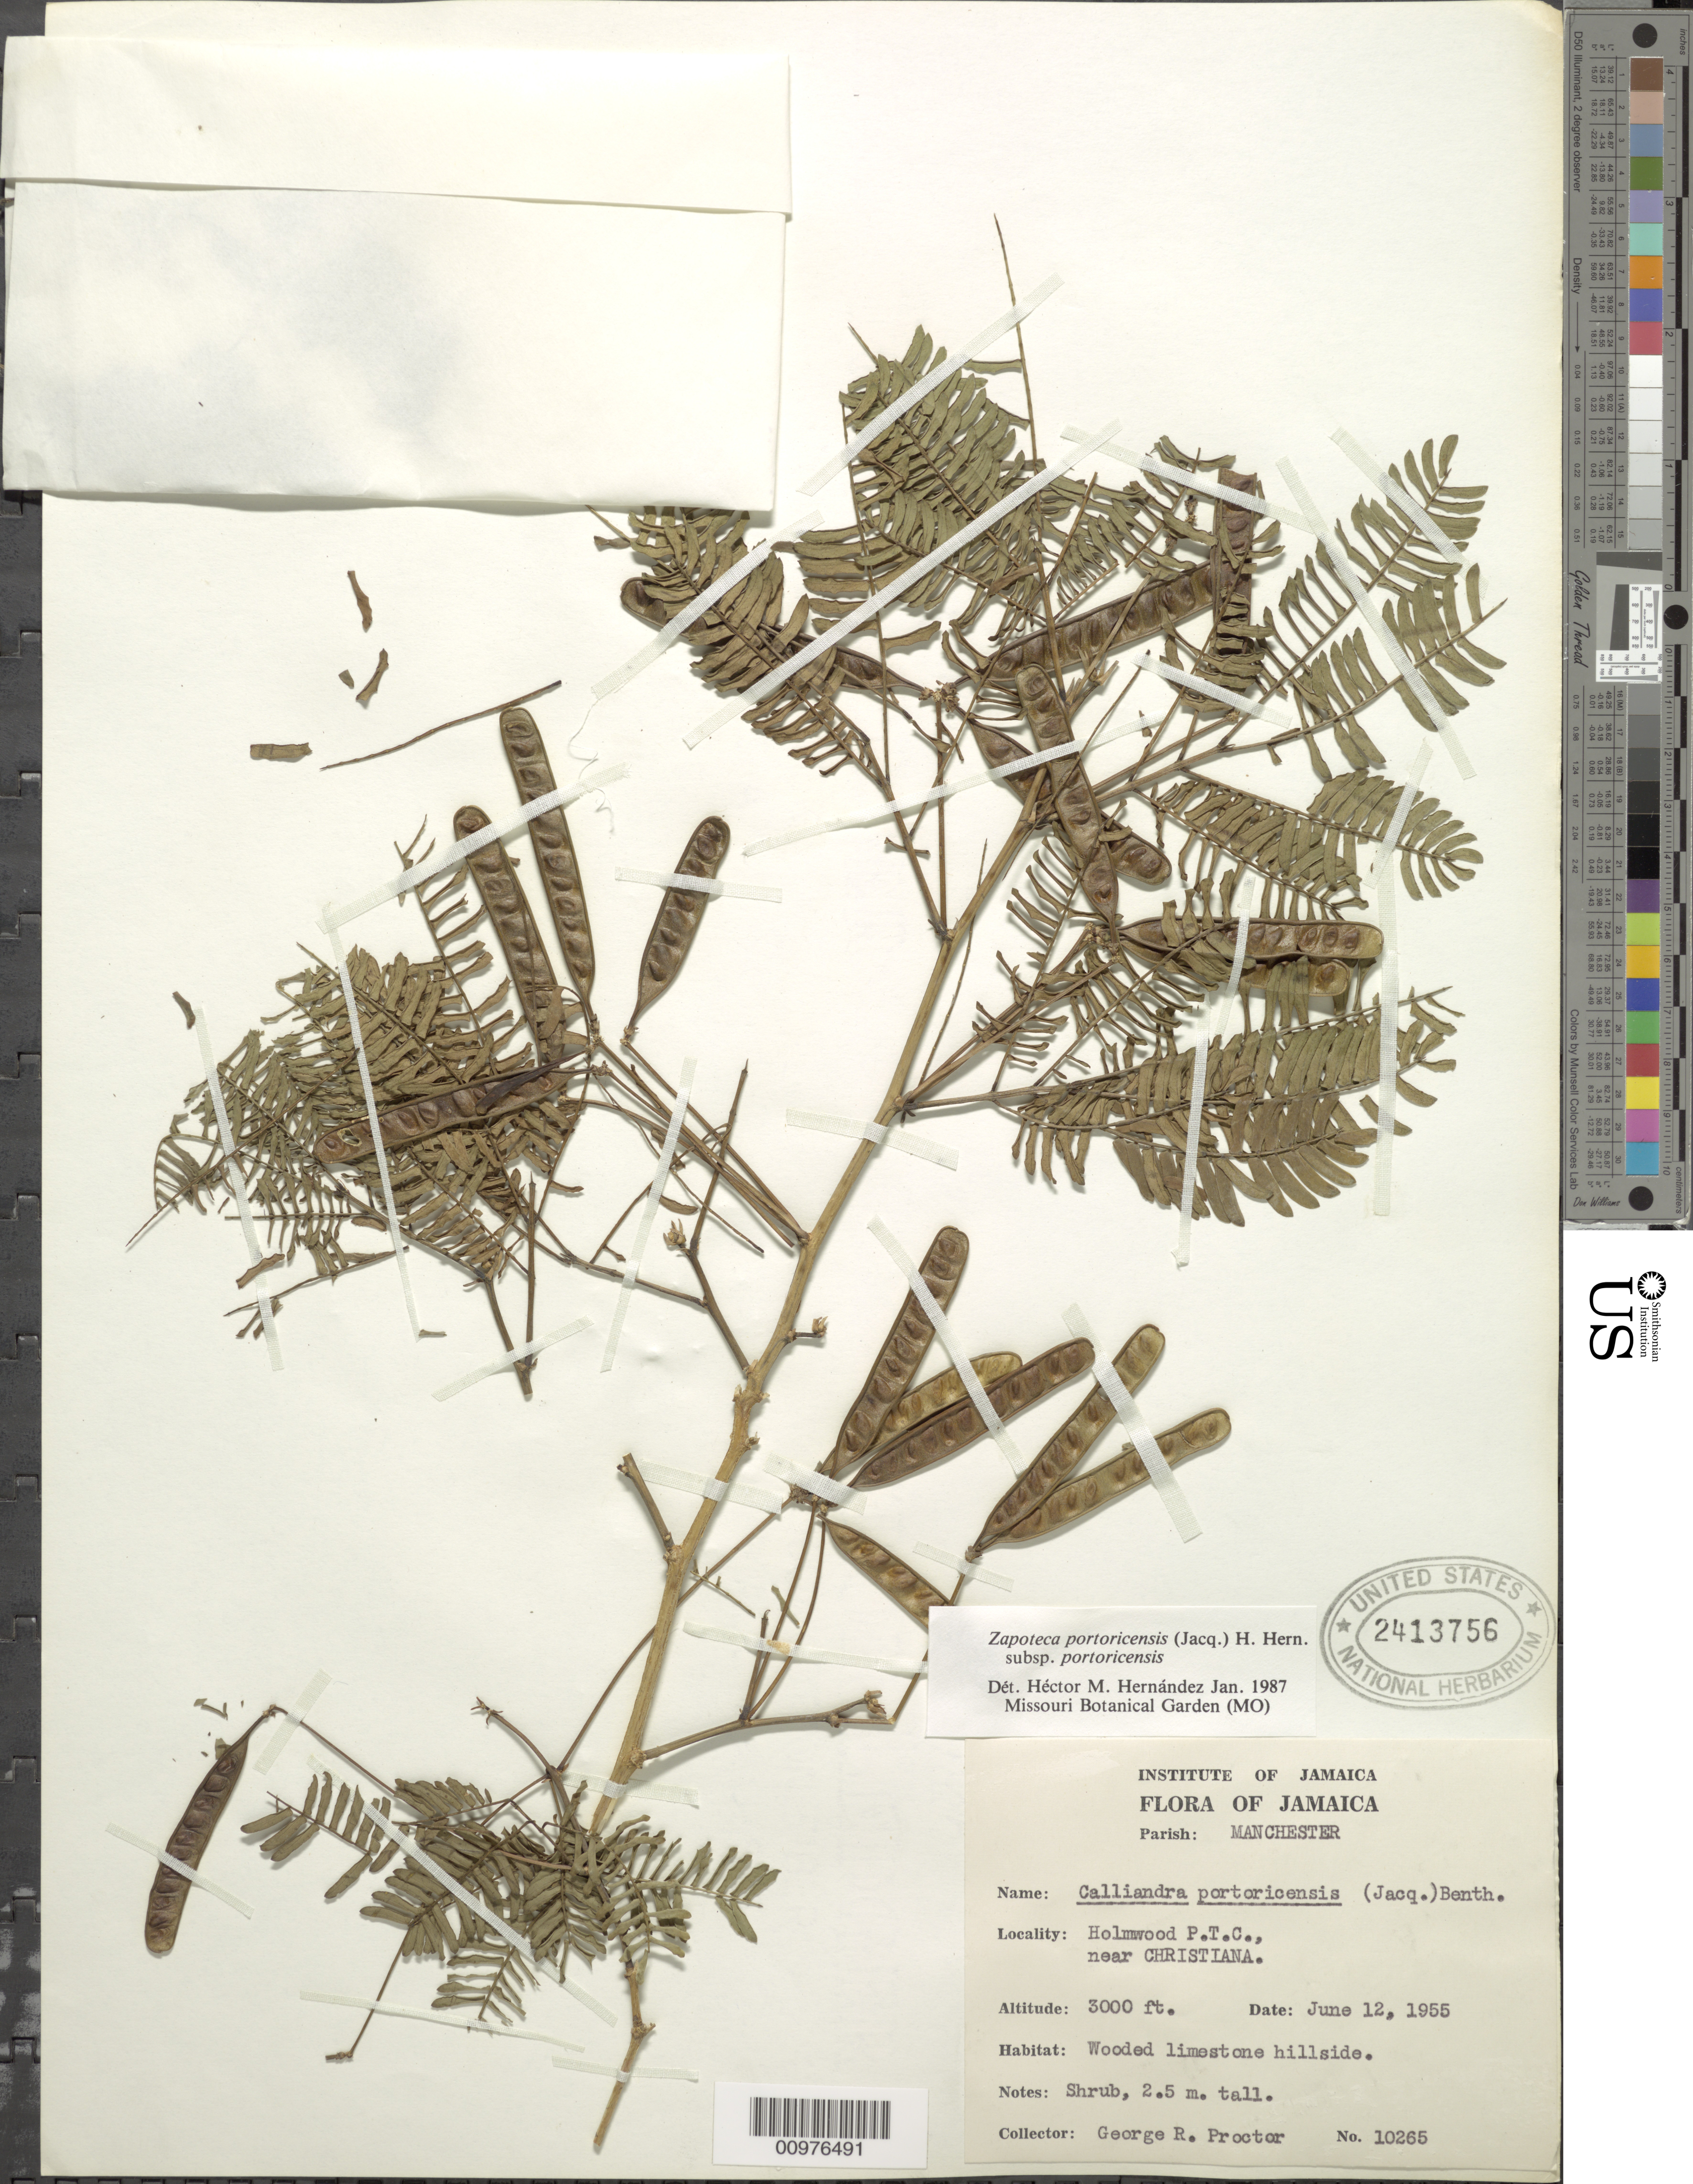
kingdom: Plantae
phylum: Tracheophyta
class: Magnoliopsida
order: Fabales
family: Fabaceae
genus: Zapoteca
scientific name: Zapoteca portoricensis subsp. portoricensis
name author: (Jacq.) H.M. Hern.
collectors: G. R. Proctor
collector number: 10265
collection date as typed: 12 Jun 1955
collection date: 1955-06-12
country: Jamaica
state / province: Manchester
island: Jamaica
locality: Holmwood P.T.C. near Christiana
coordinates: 0 N, 0 E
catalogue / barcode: US 2413756